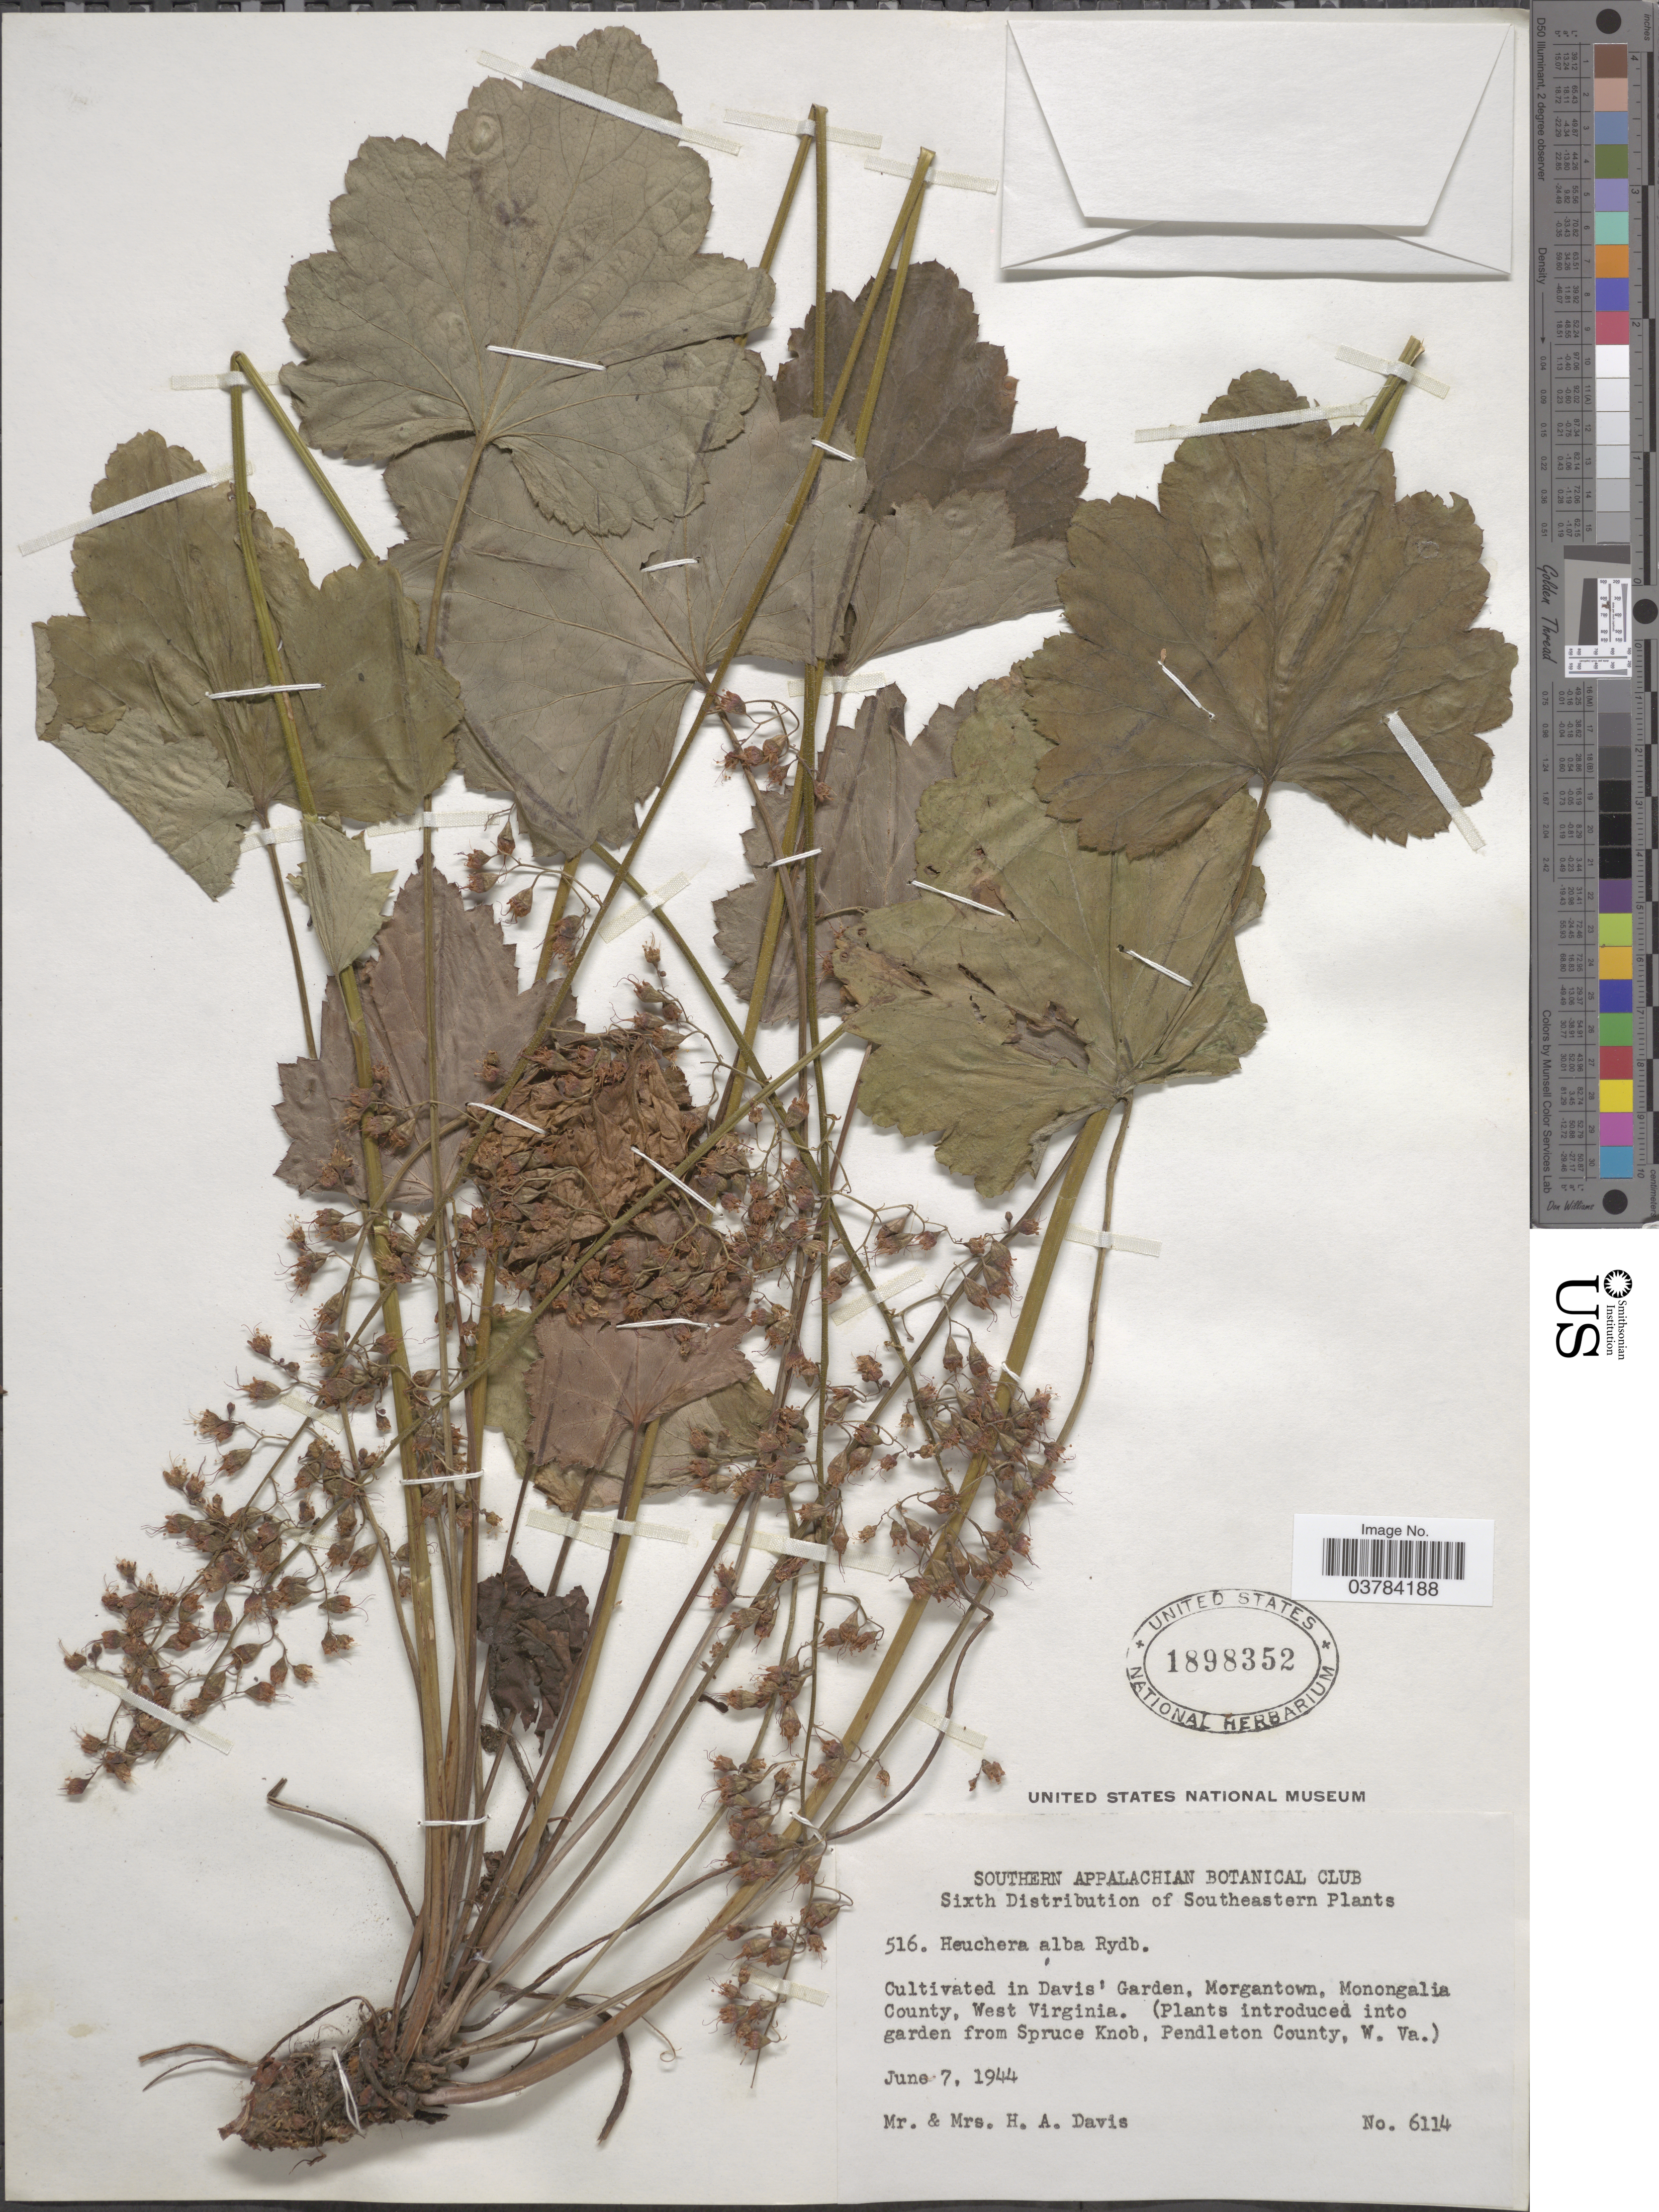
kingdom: Plantae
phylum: Tracheophyta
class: Magnoliopsida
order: Saxifragales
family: Saxifragaceae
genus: Heuchera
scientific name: Heuchera alba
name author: Rydb.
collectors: H. Davis & Davis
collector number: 6114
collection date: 1944-06-07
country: United States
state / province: West Virginia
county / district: Monongalia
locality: Cultivated in Davis' Garden, Morgantown, Monongalia County.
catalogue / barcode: US 1898352